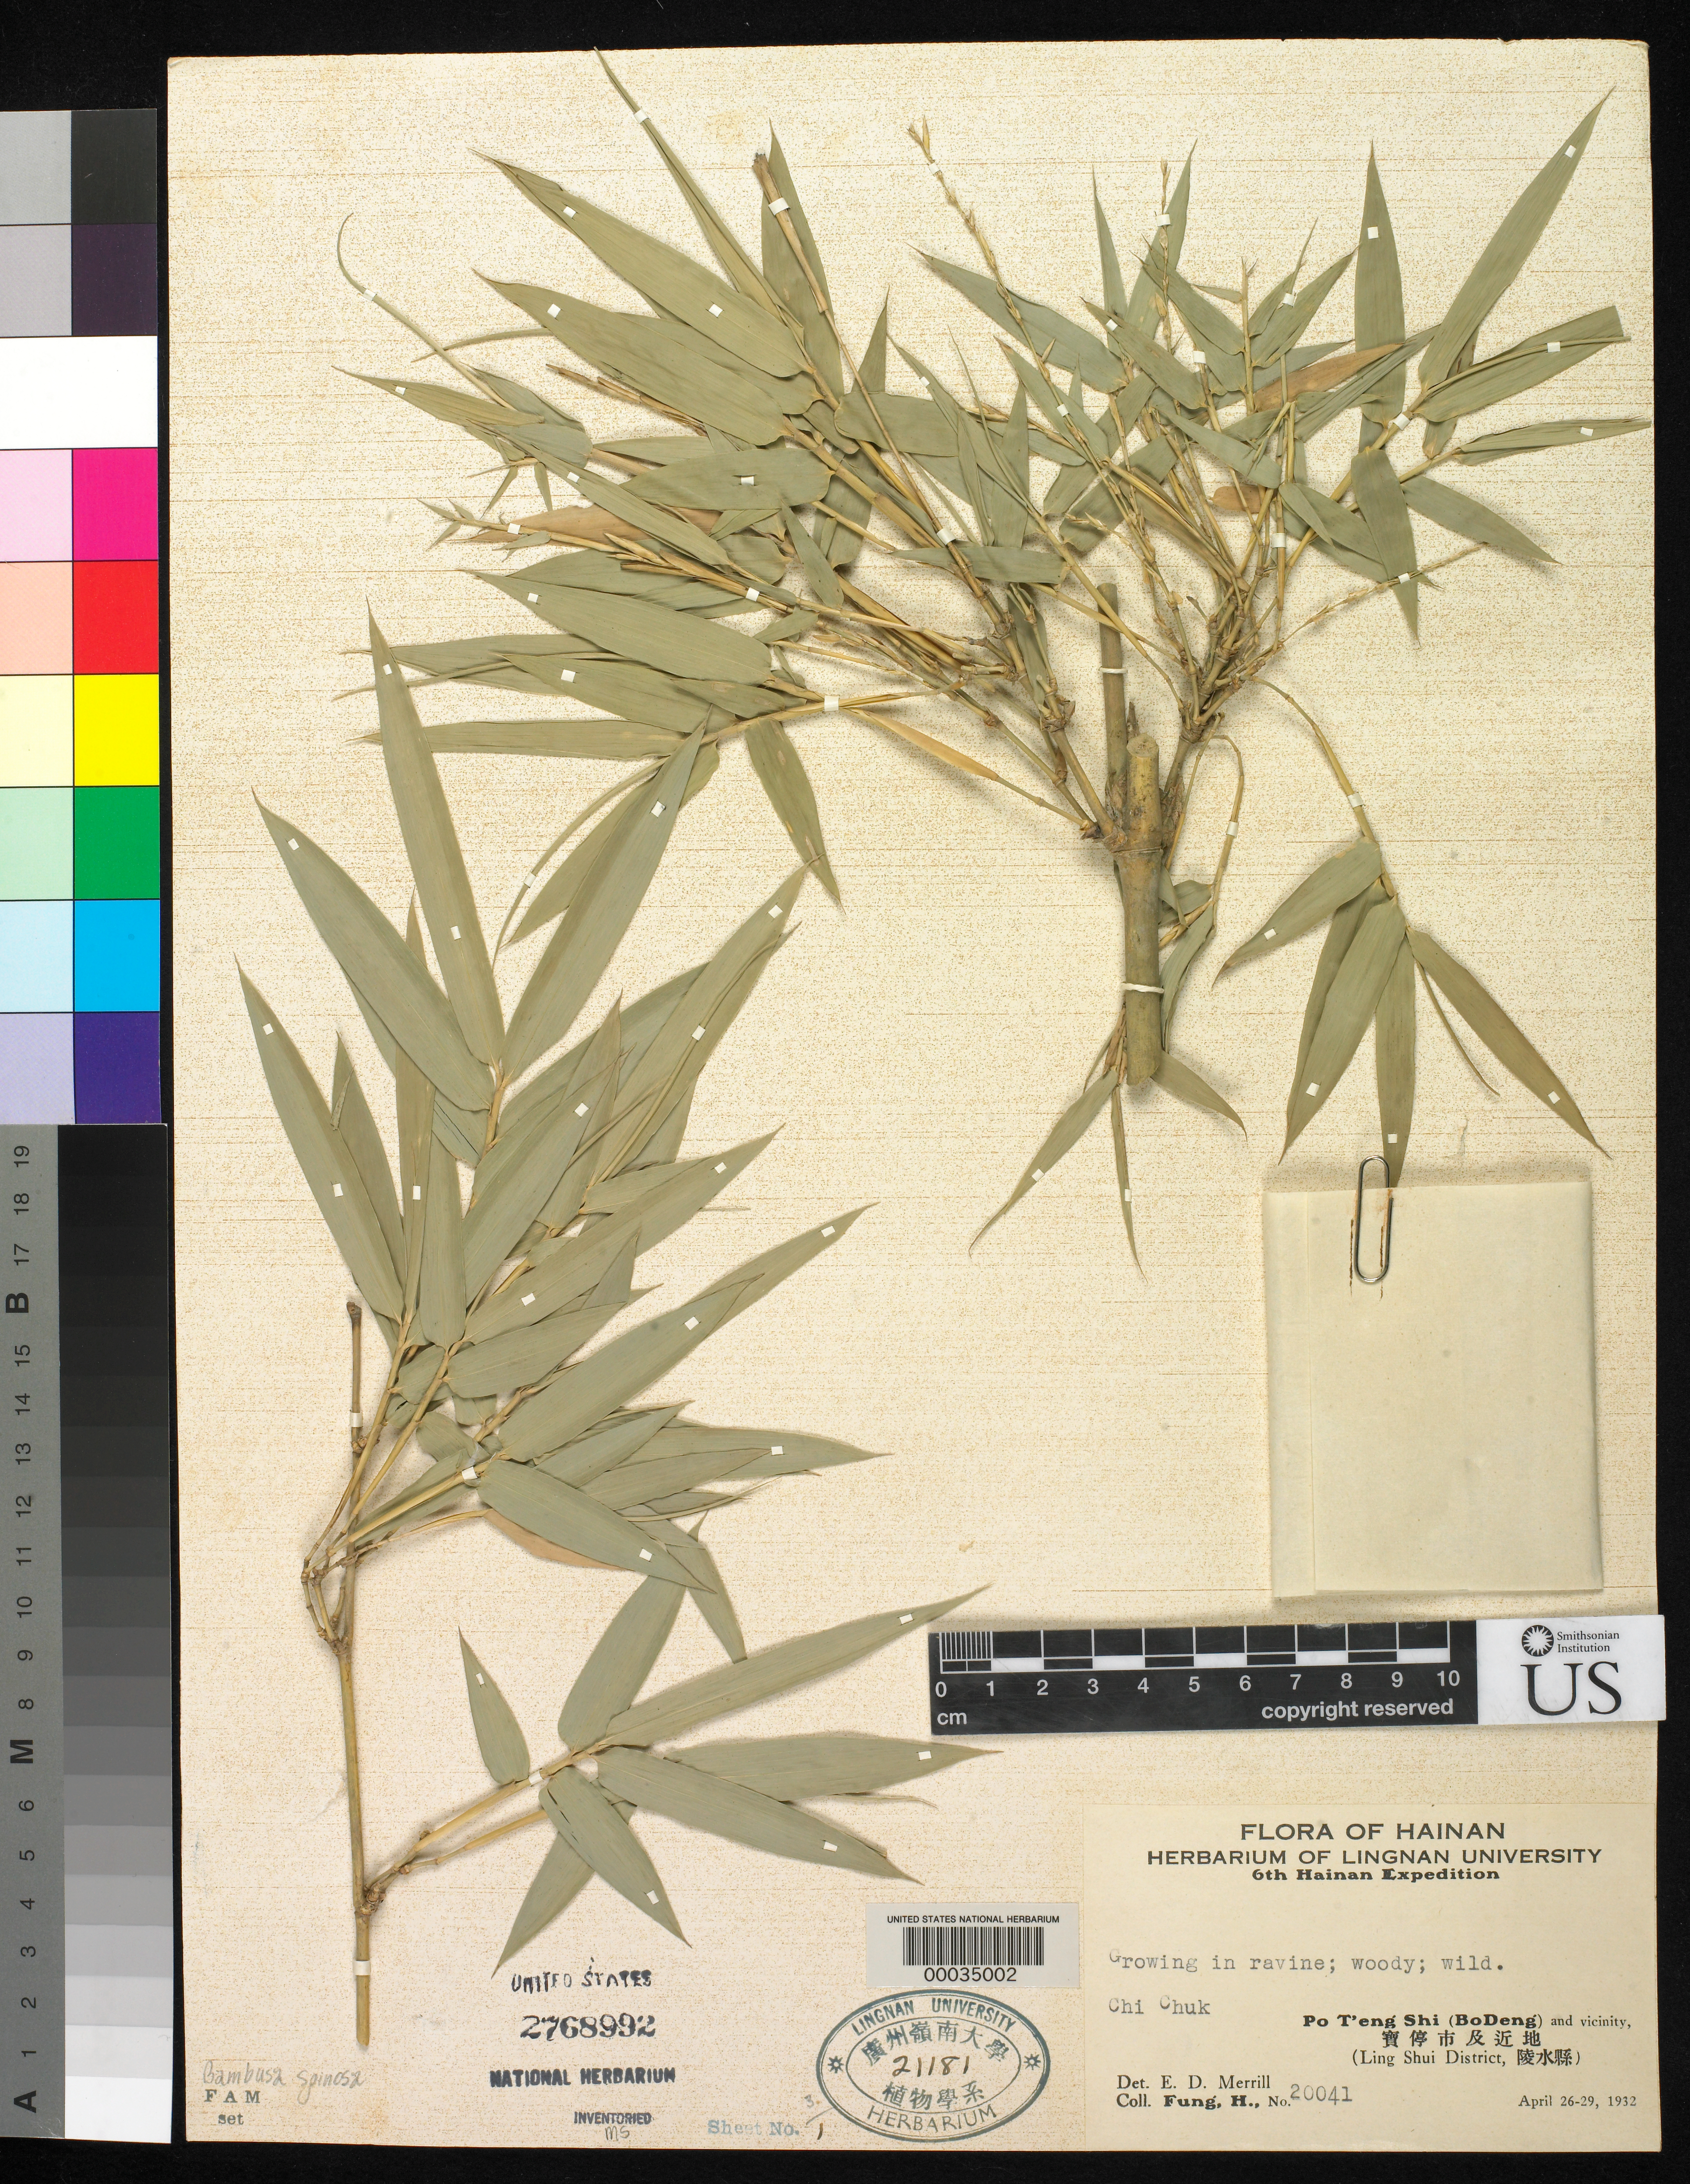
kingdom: Plantae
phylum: Tracheophyta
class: Liliopsida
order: Poales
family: Poaceae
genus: Bambusa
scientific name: Bambusa spinosa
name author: Roxb.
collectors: H. L. Fung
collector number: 20041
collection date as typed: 26 Apr 1932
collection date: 1932-04-26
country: China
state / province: Hainan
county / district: Ling Shui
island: Hainan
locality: Po T'eng Shi, Bo Deng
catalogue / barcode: US 2768992